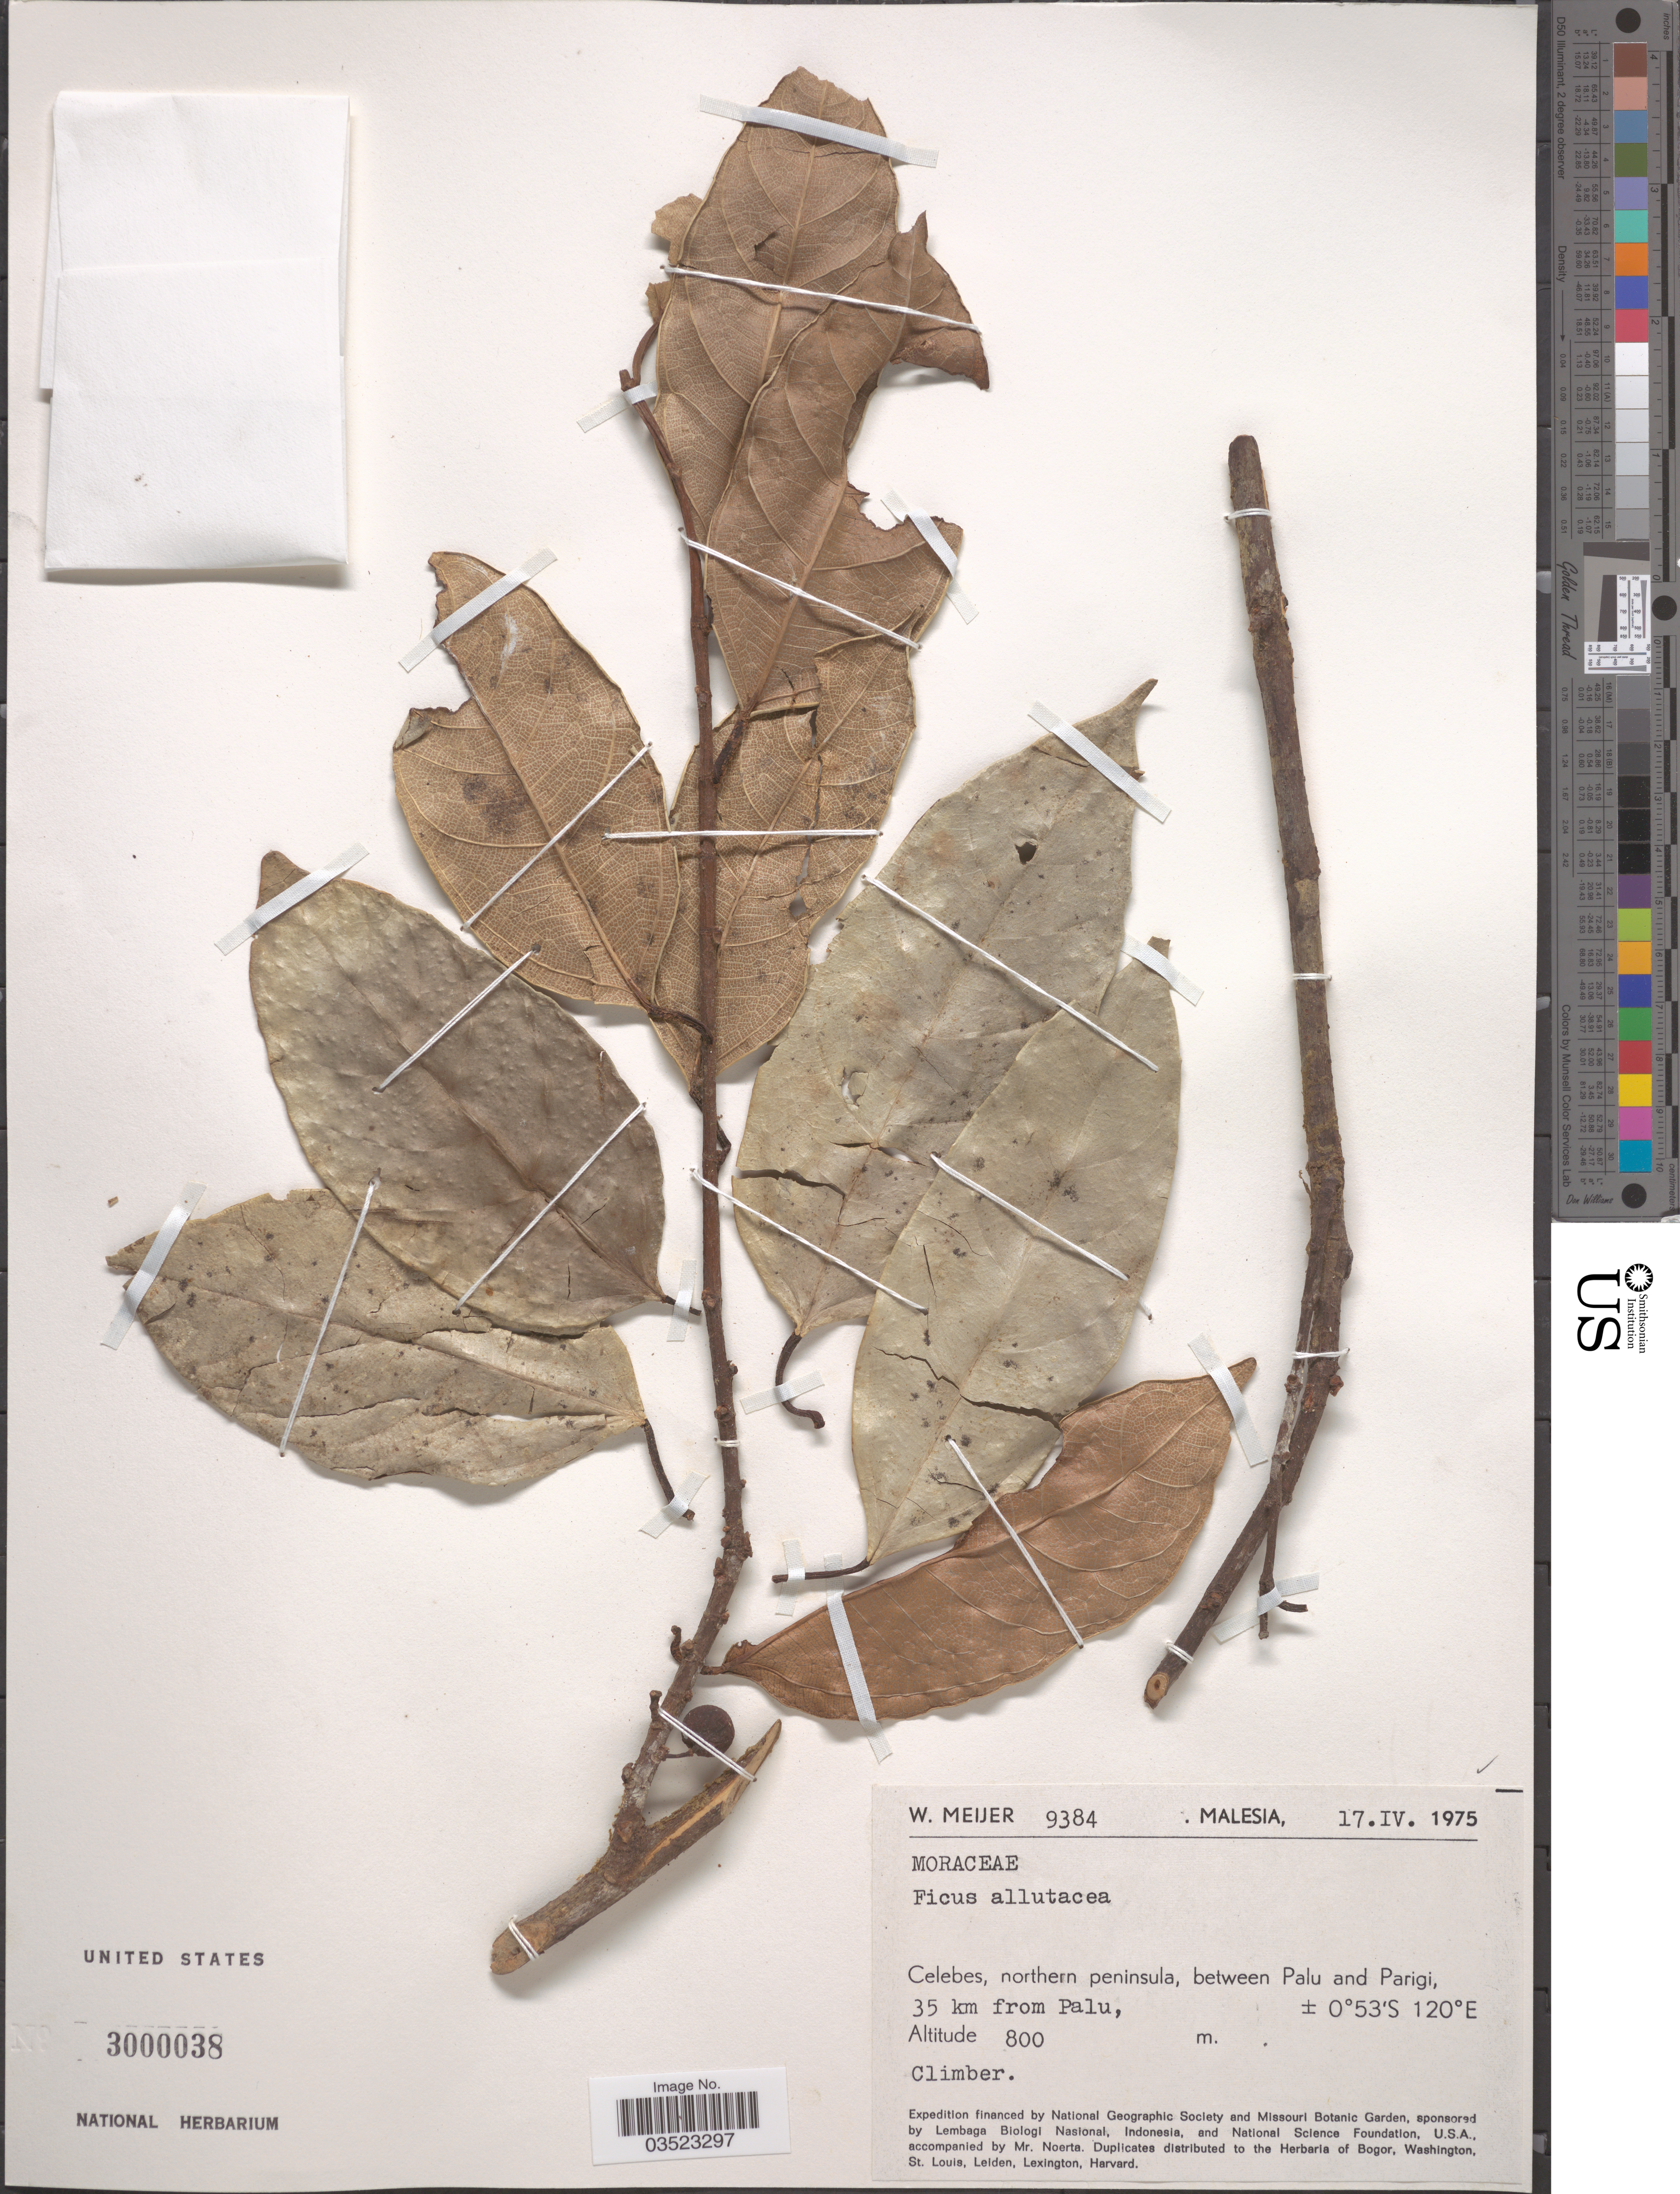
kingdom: Plantae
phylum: Tracheophyta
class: Magnoliopsida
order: Rosales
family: Moraceae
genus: Ficus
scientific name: Ficus allutacea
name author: Blume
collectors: W. Meijer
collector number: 9384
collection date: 1975-04-17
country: Malaysia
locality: Malesia. Celebes, northern peninsula, between Palu and Parigi, 35 km from Palu.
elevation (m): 800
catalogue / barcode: US 3000038